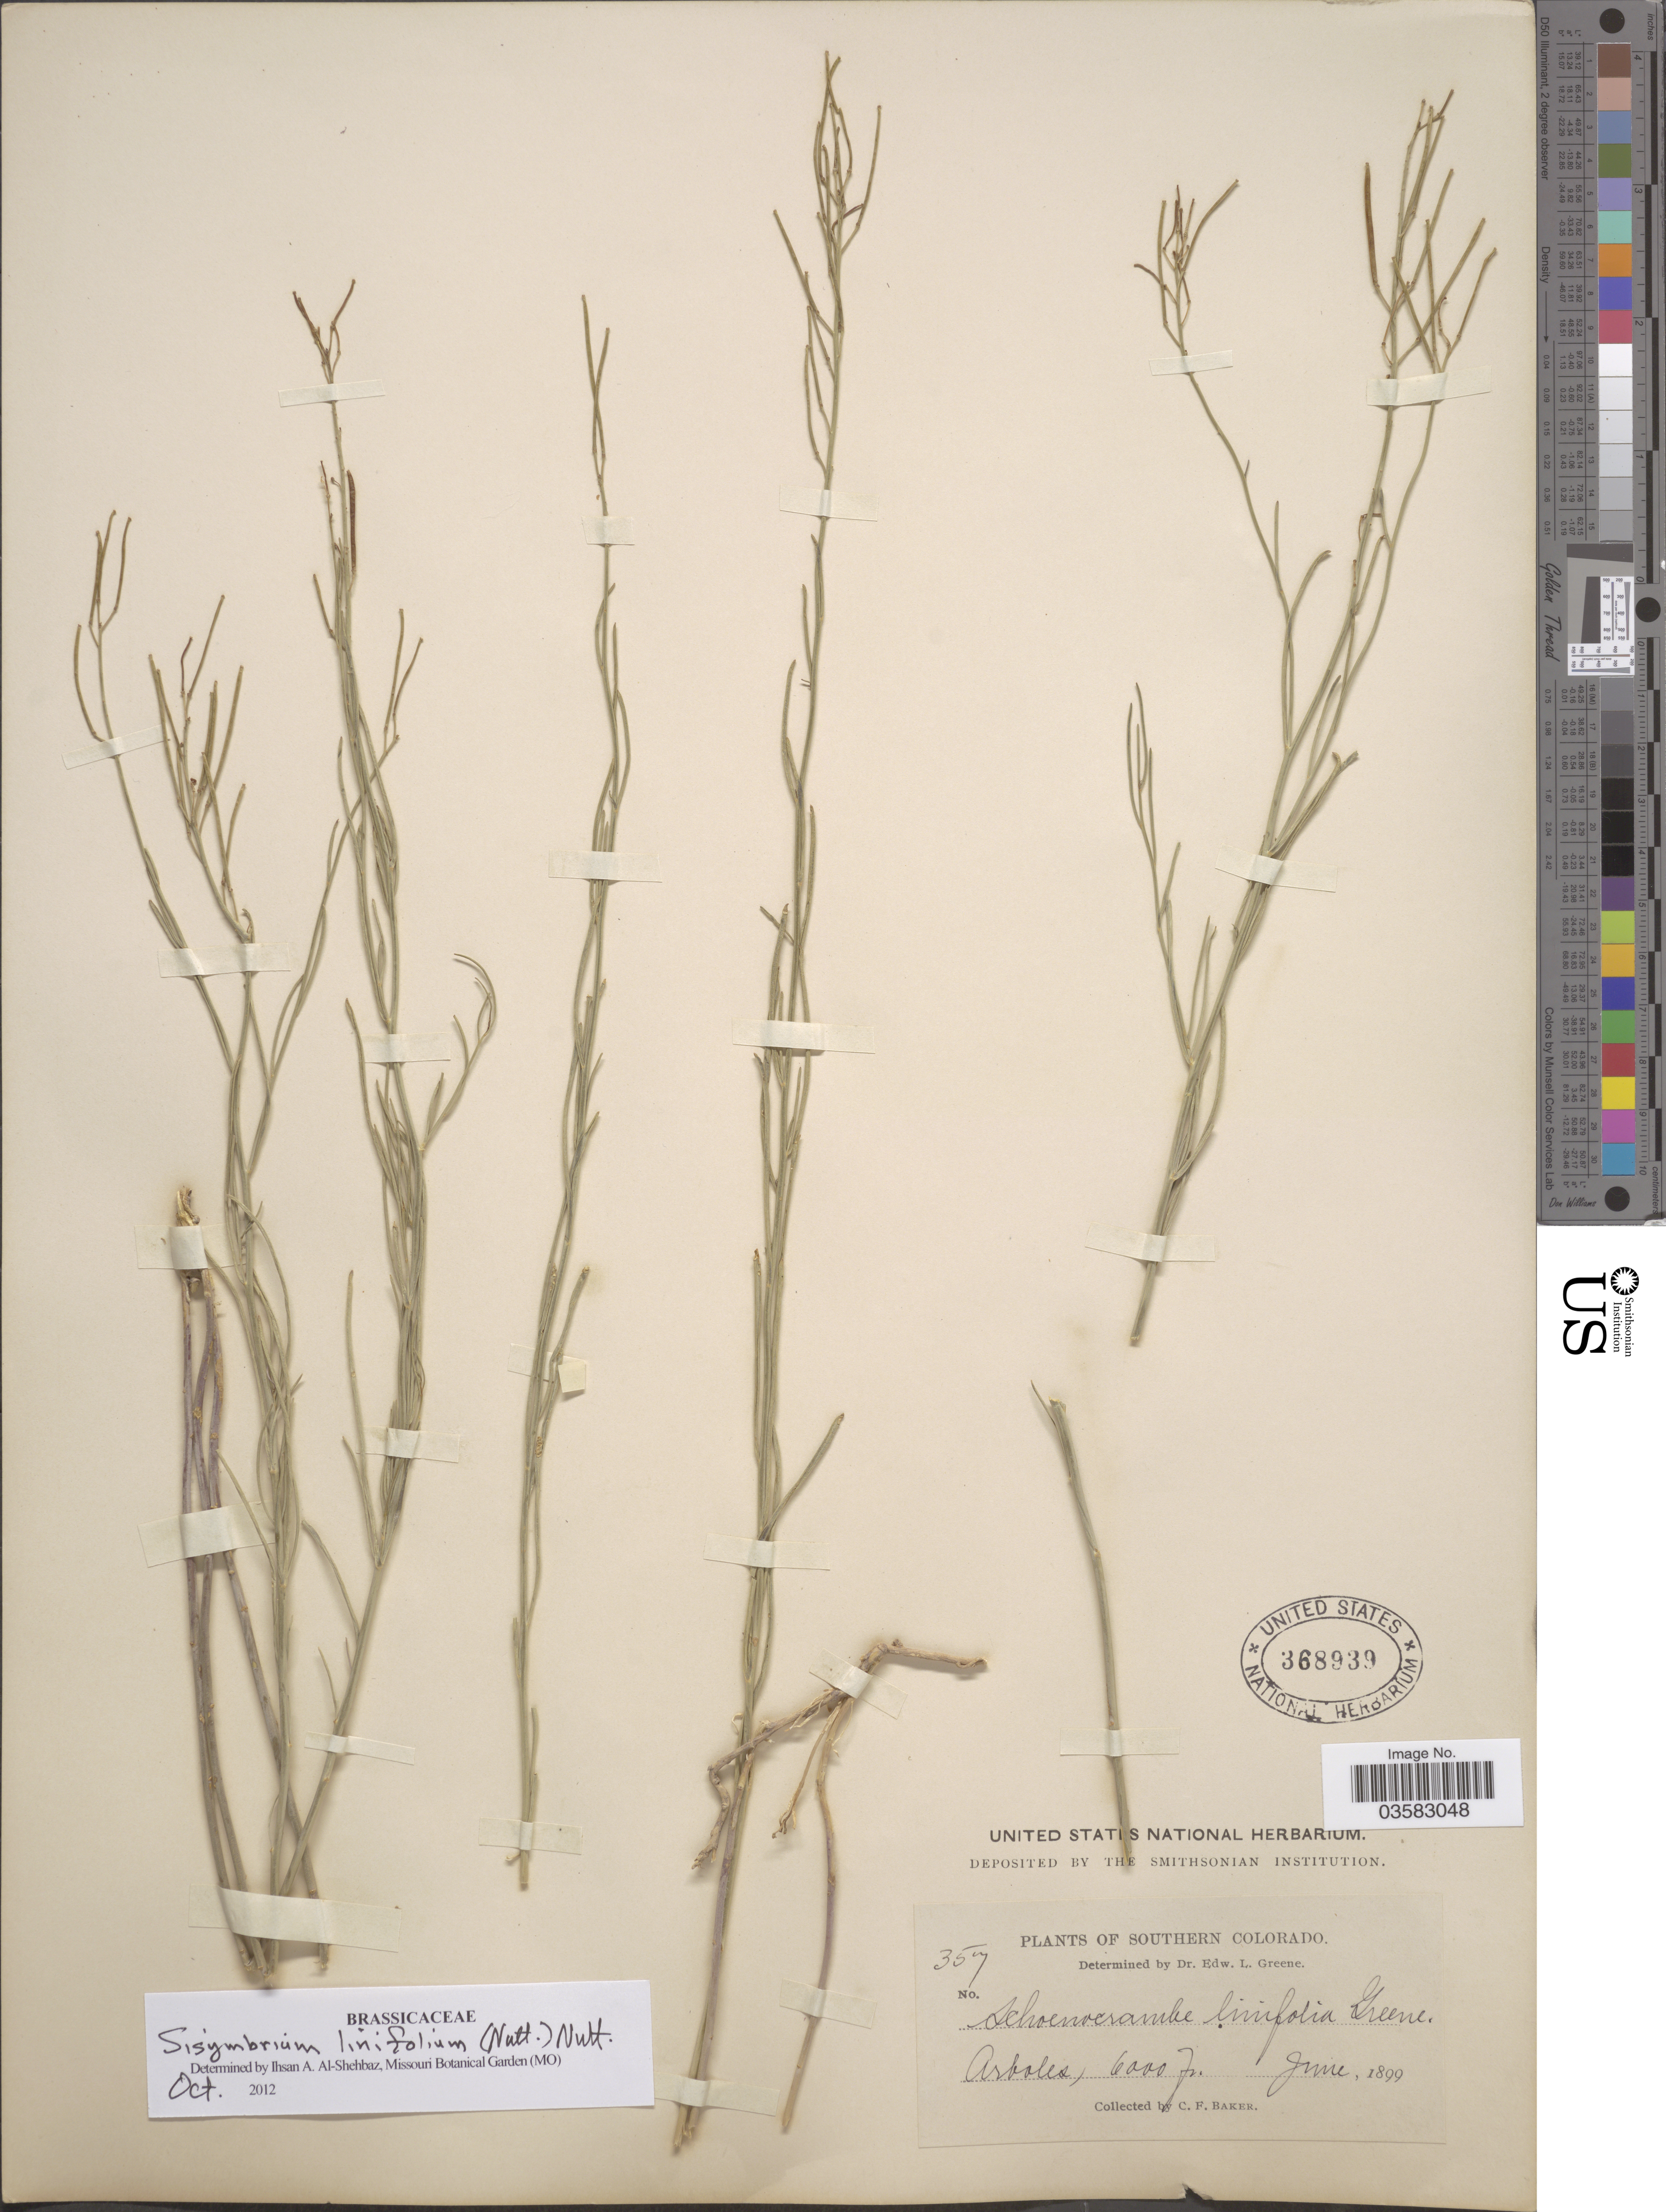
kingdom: Plantae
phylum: Tracheophyta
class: Magnoliopsida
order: Brassicales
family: Brassicaceae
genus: Sisymbrium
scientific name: Sisymbrium linifolium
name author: (Nutt.) Nutt. ex Torr. & A. Gray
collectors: C. F. Baker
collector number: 357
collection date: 1899-06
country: United States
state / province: Colorado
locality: Southern Colorado. Arboles.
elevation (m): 1829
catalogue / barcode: US 368939